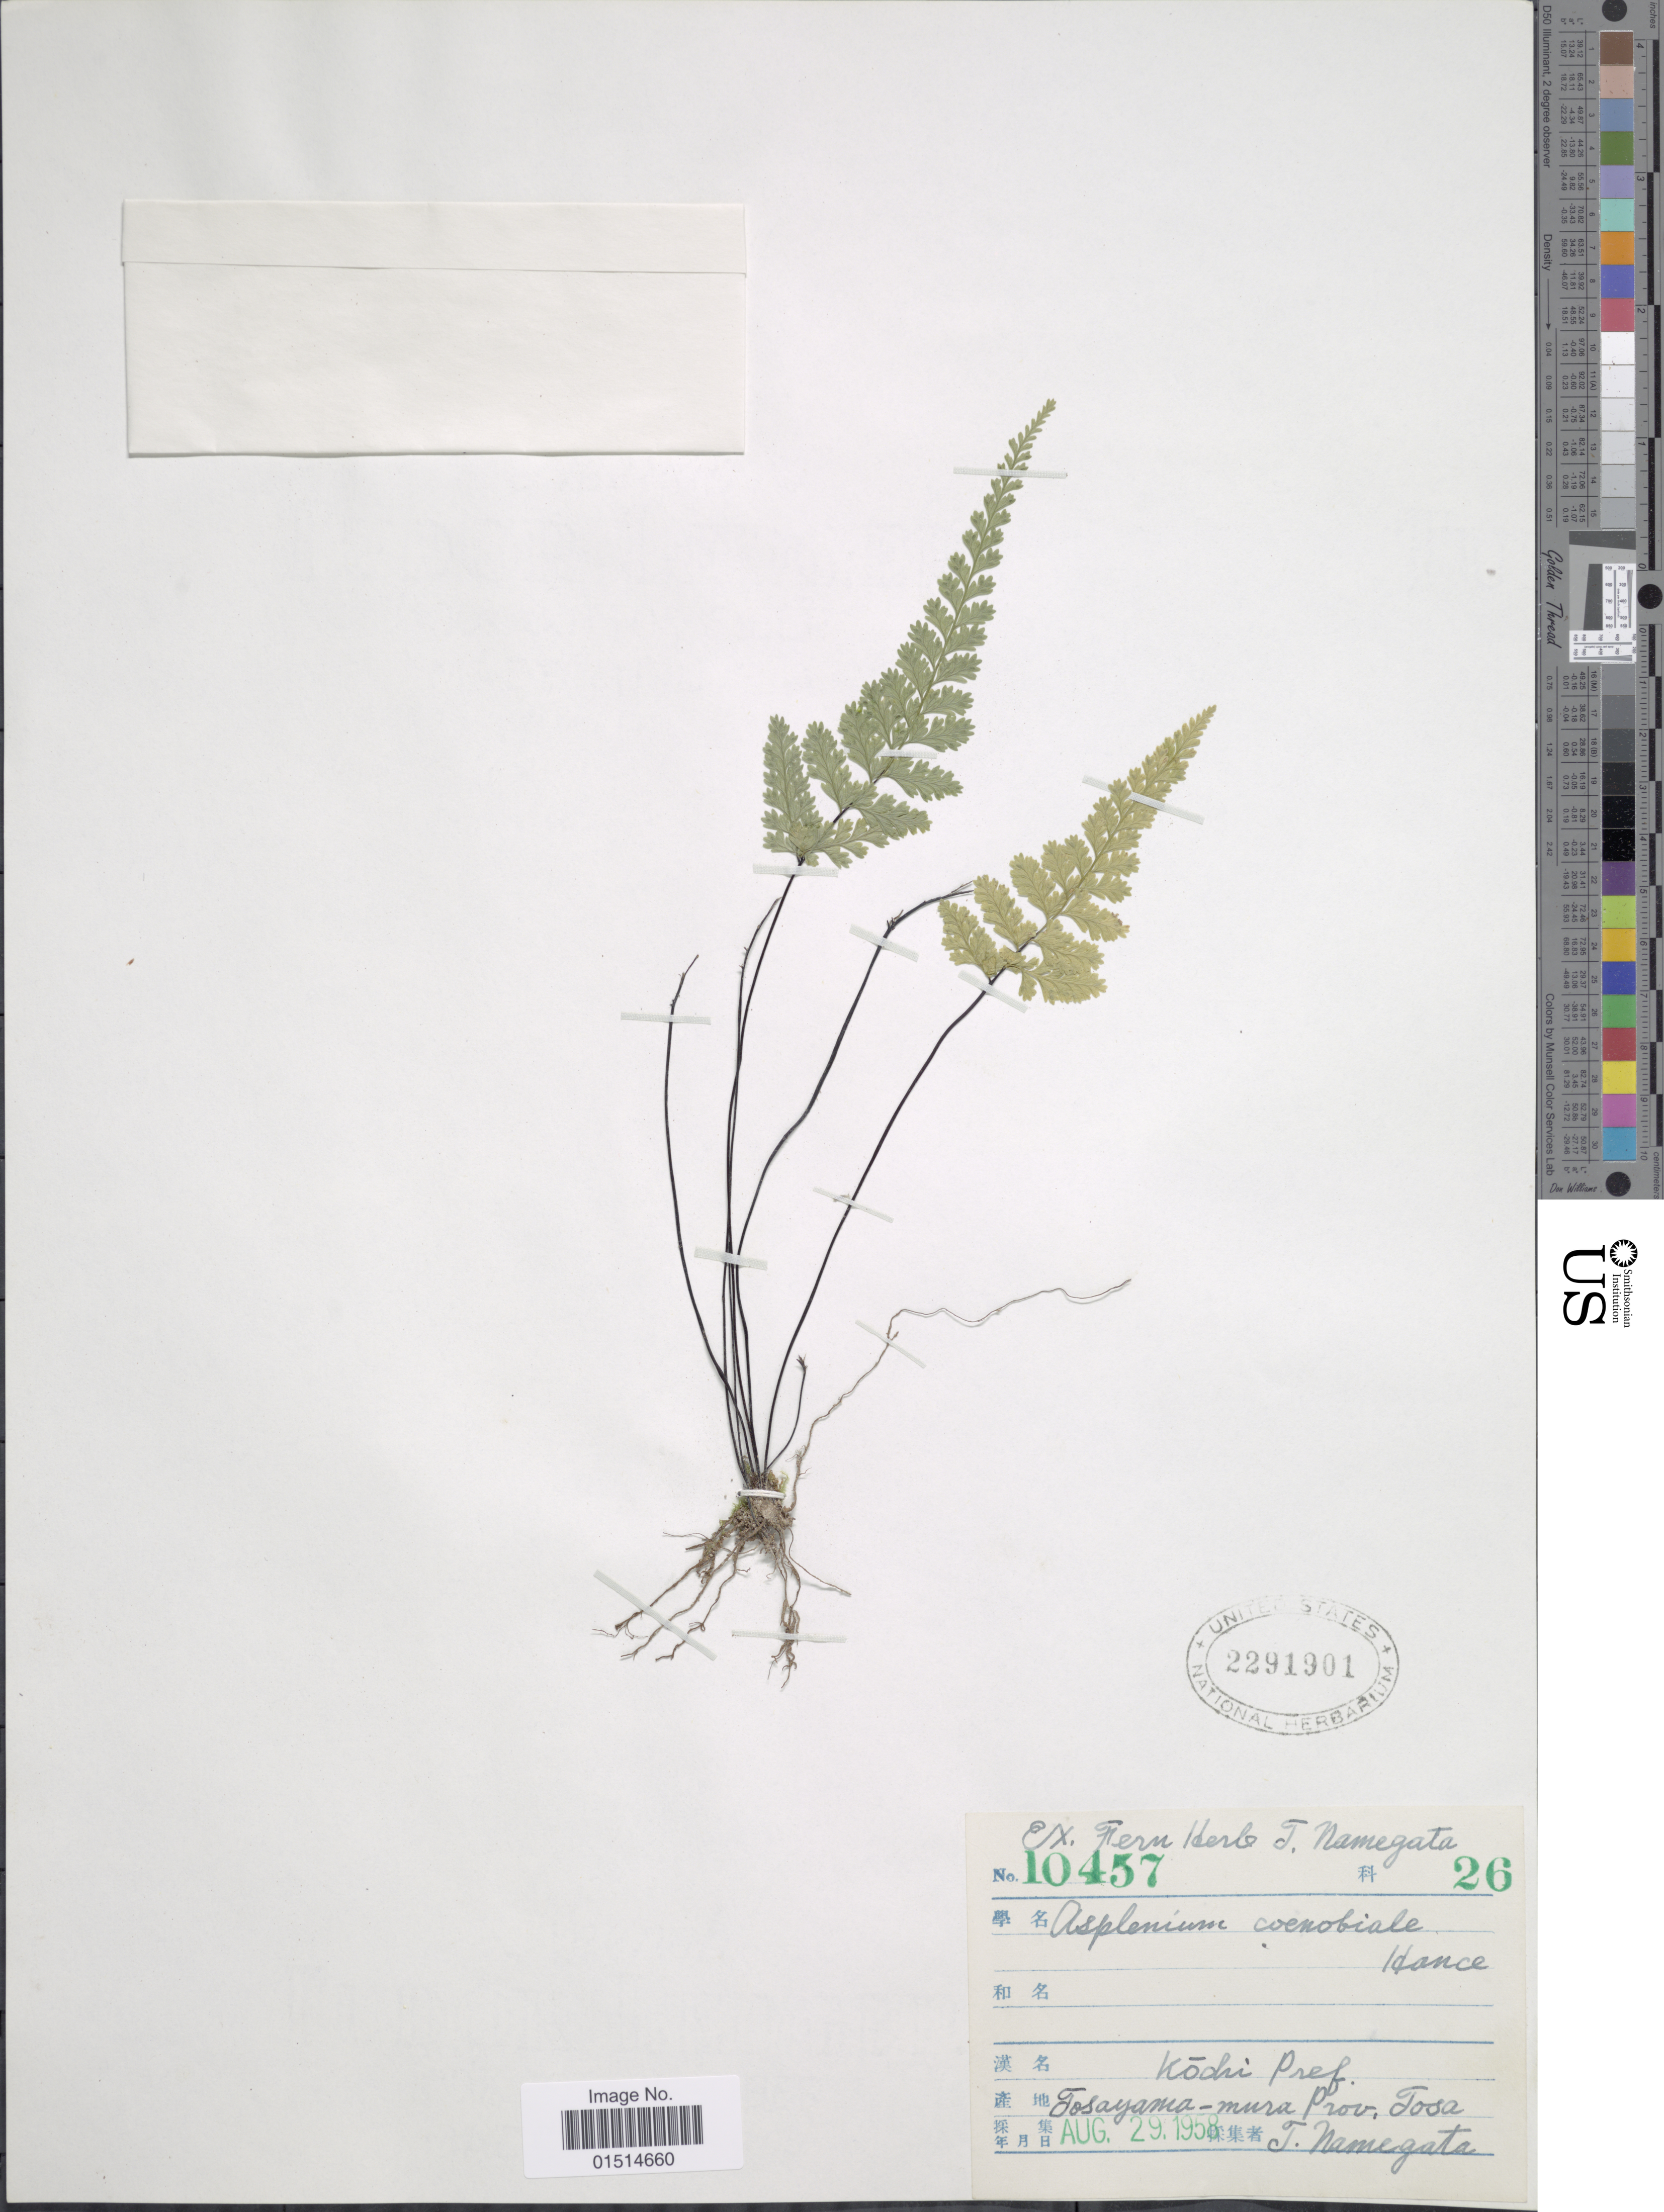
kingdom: Plantae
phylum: Tracheophyta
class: Polypodiopsida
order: Polypodiales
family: Aspleniaceae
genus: Asplenium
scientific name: Asplenium coenobiale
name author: Hance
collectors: T. Namegata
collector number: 10457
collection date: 1958-08-29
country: Japan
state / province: Koti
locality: Kochi Pref., Tosayama-mura Prov. Tosa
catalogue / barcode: US 2291901